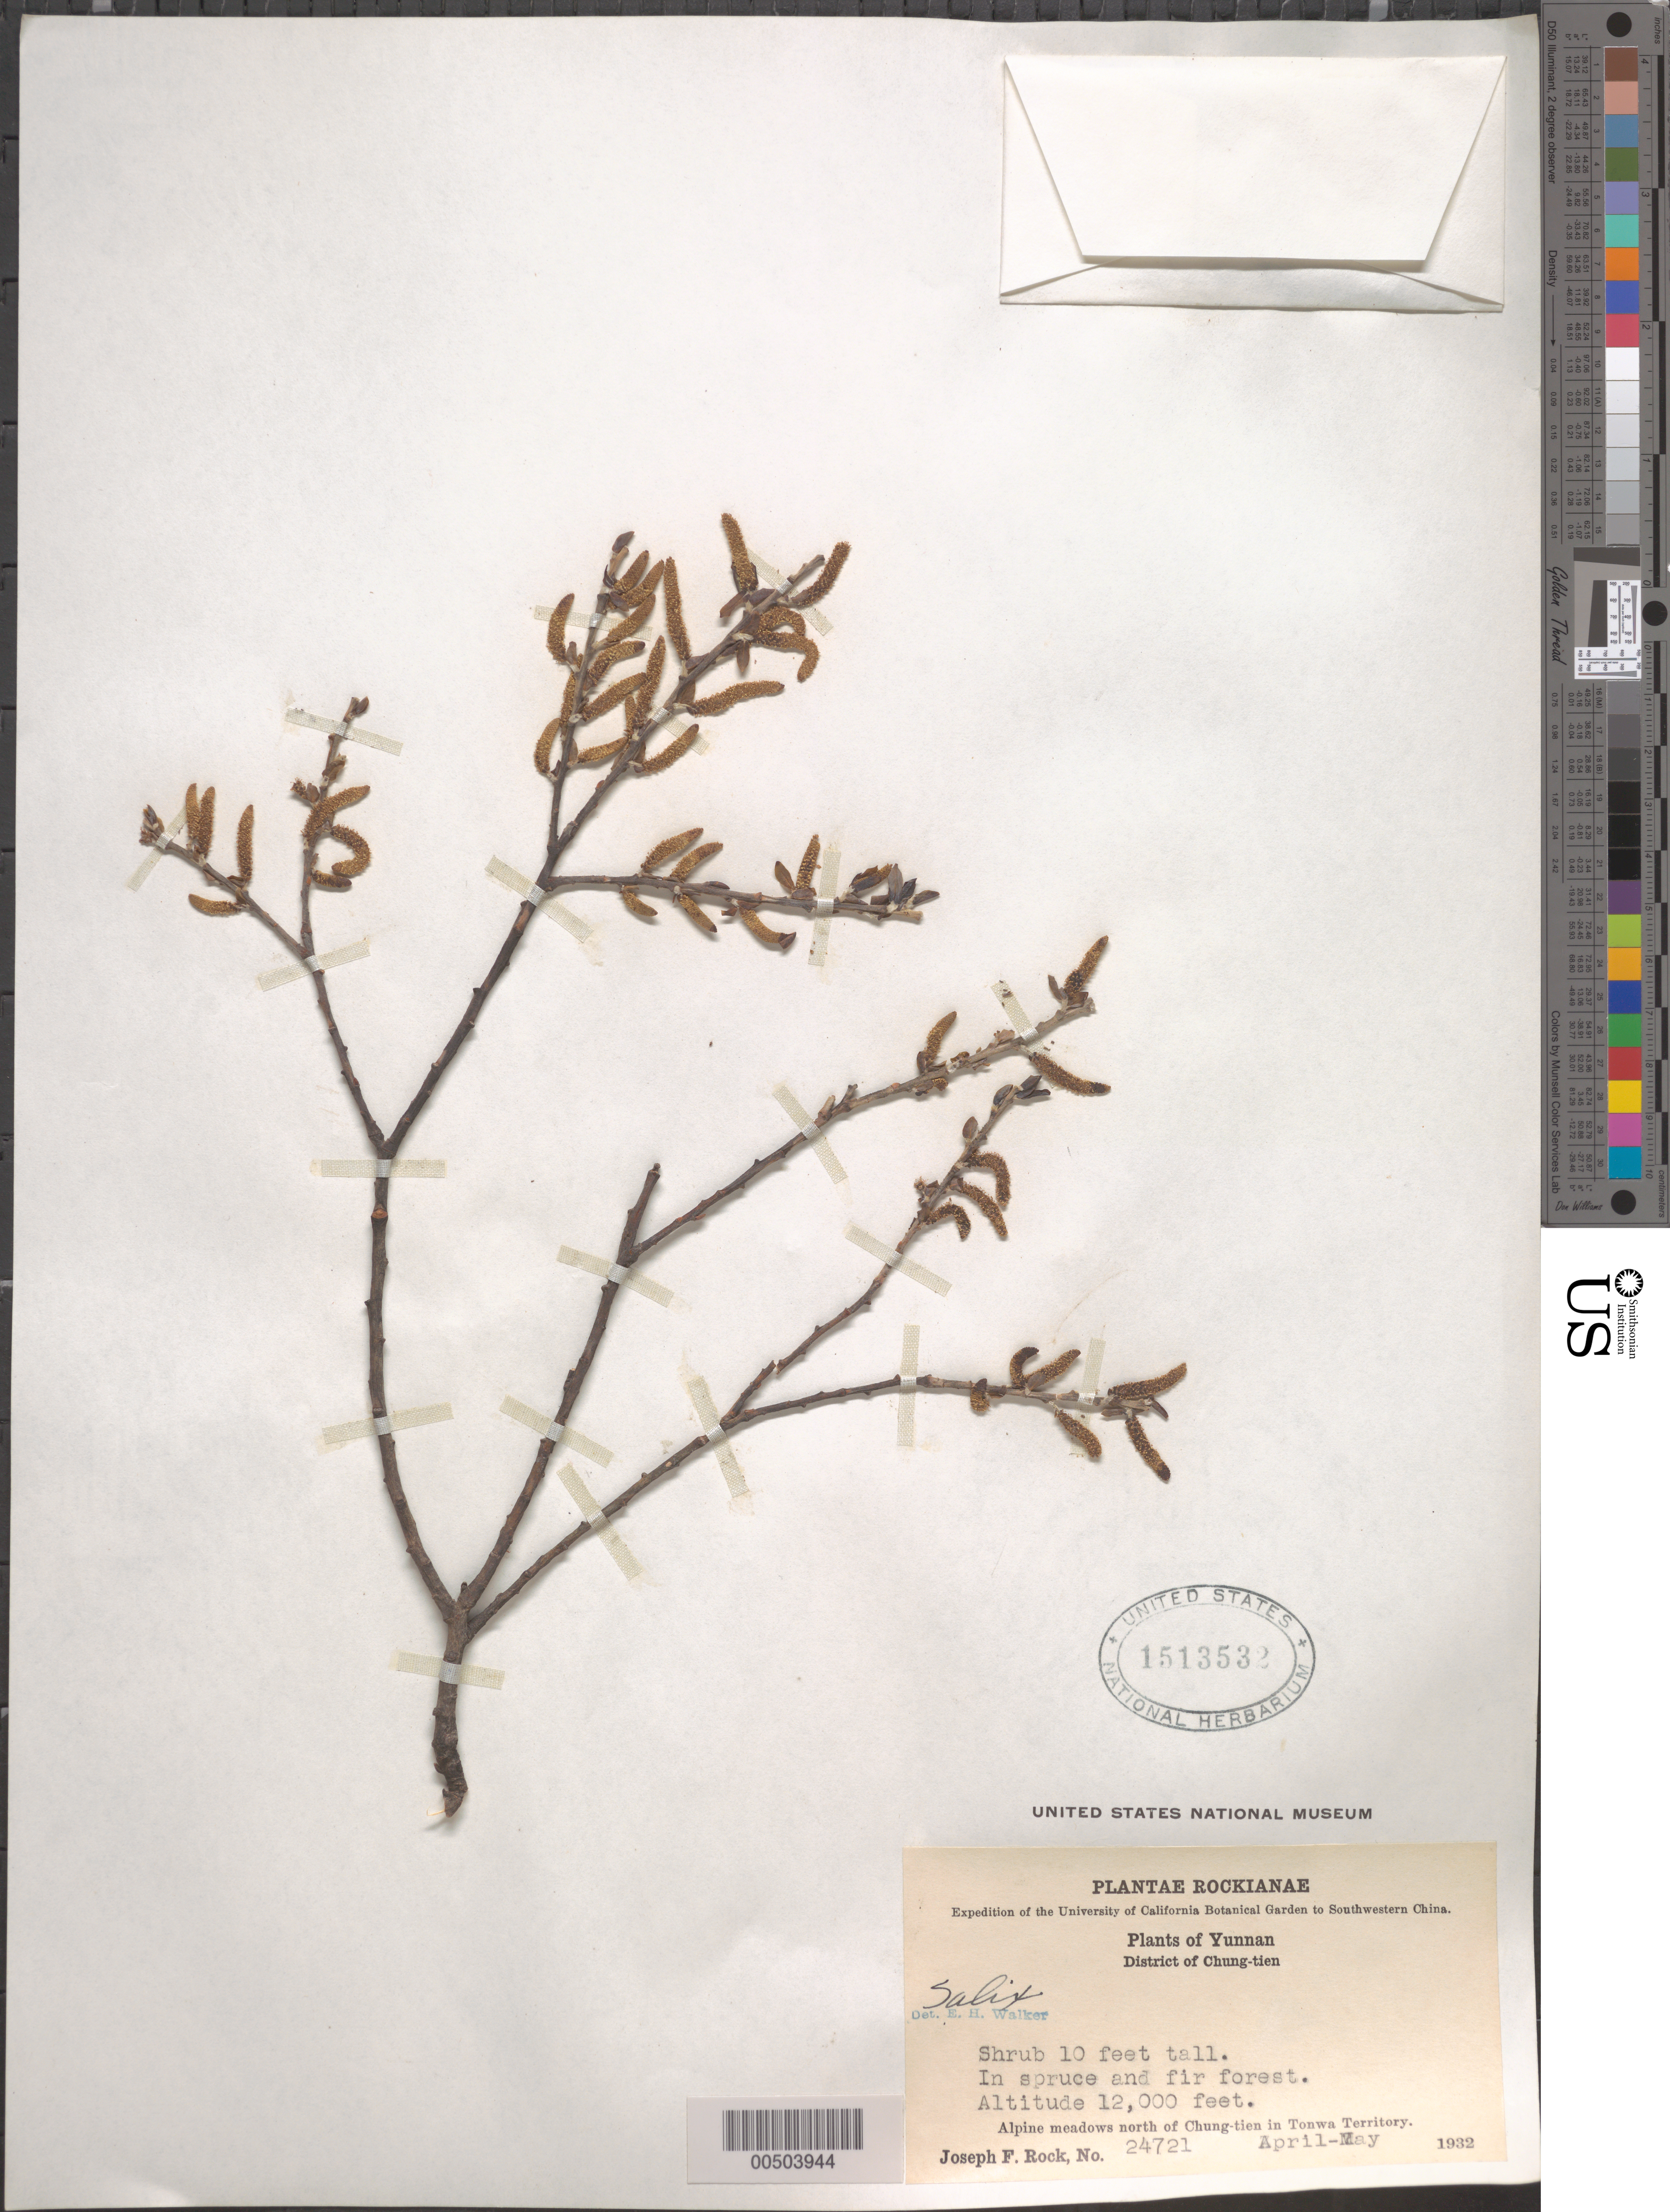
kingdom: Plantae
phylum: Tracheophyta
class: Magnoliopsida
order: Malpighiales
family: Salicaceae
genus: Salix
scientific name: Salix sp.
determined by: Walker, E. H.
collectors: J. F. Rock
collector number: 24721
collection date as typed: Apr 1932 to -- May 1932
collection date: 1932-04/1932-05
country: China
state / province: Yunnan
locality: Alpine meadows north of Chung-tien in Tonwa Territory, Chung-tien Hsien (district) or Zhongdian Xian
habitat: Shrub 10 feet tall. In spruce and fir forest.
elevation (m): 3658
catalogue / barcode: US 1513532